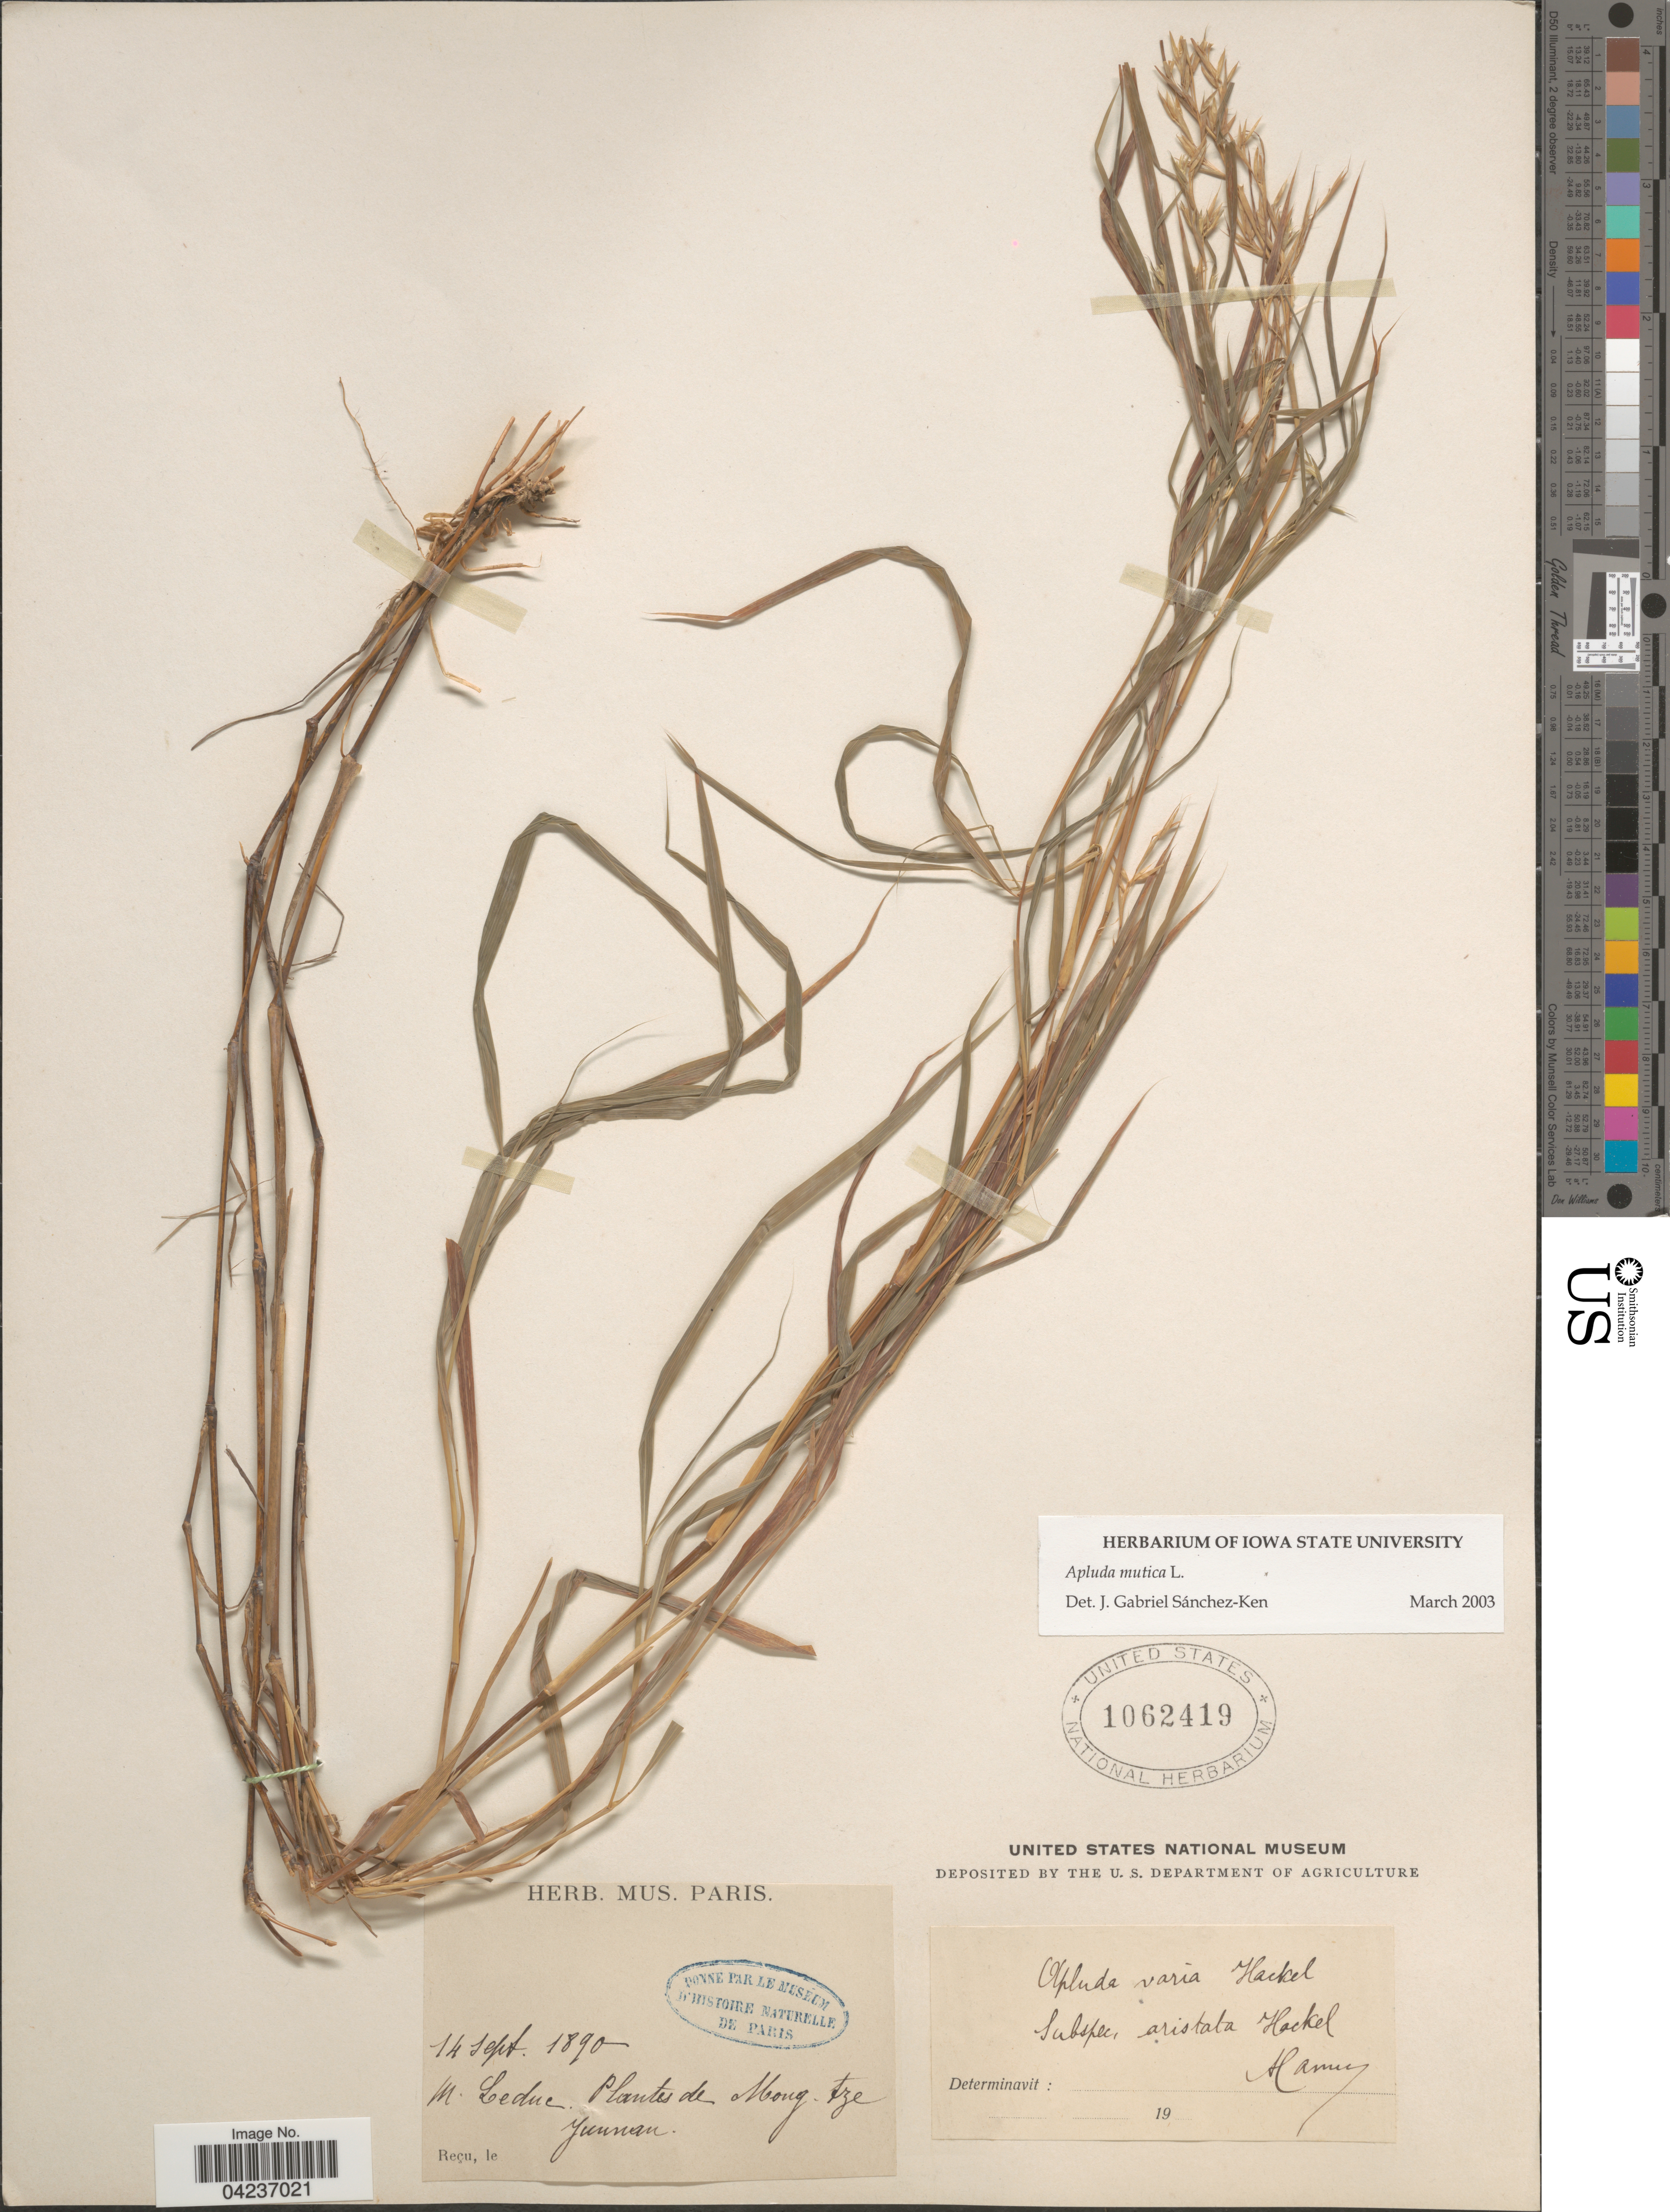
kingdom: Plantae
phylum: Tracheophyta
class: Liliopsida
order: Poales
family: Poaceae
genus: Apluda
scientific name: Apluda mutica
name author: L.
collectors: M. Leduc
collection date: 1890-09-14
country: China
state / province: Yunnan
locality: Mong-tze.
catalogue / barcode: US 1062419